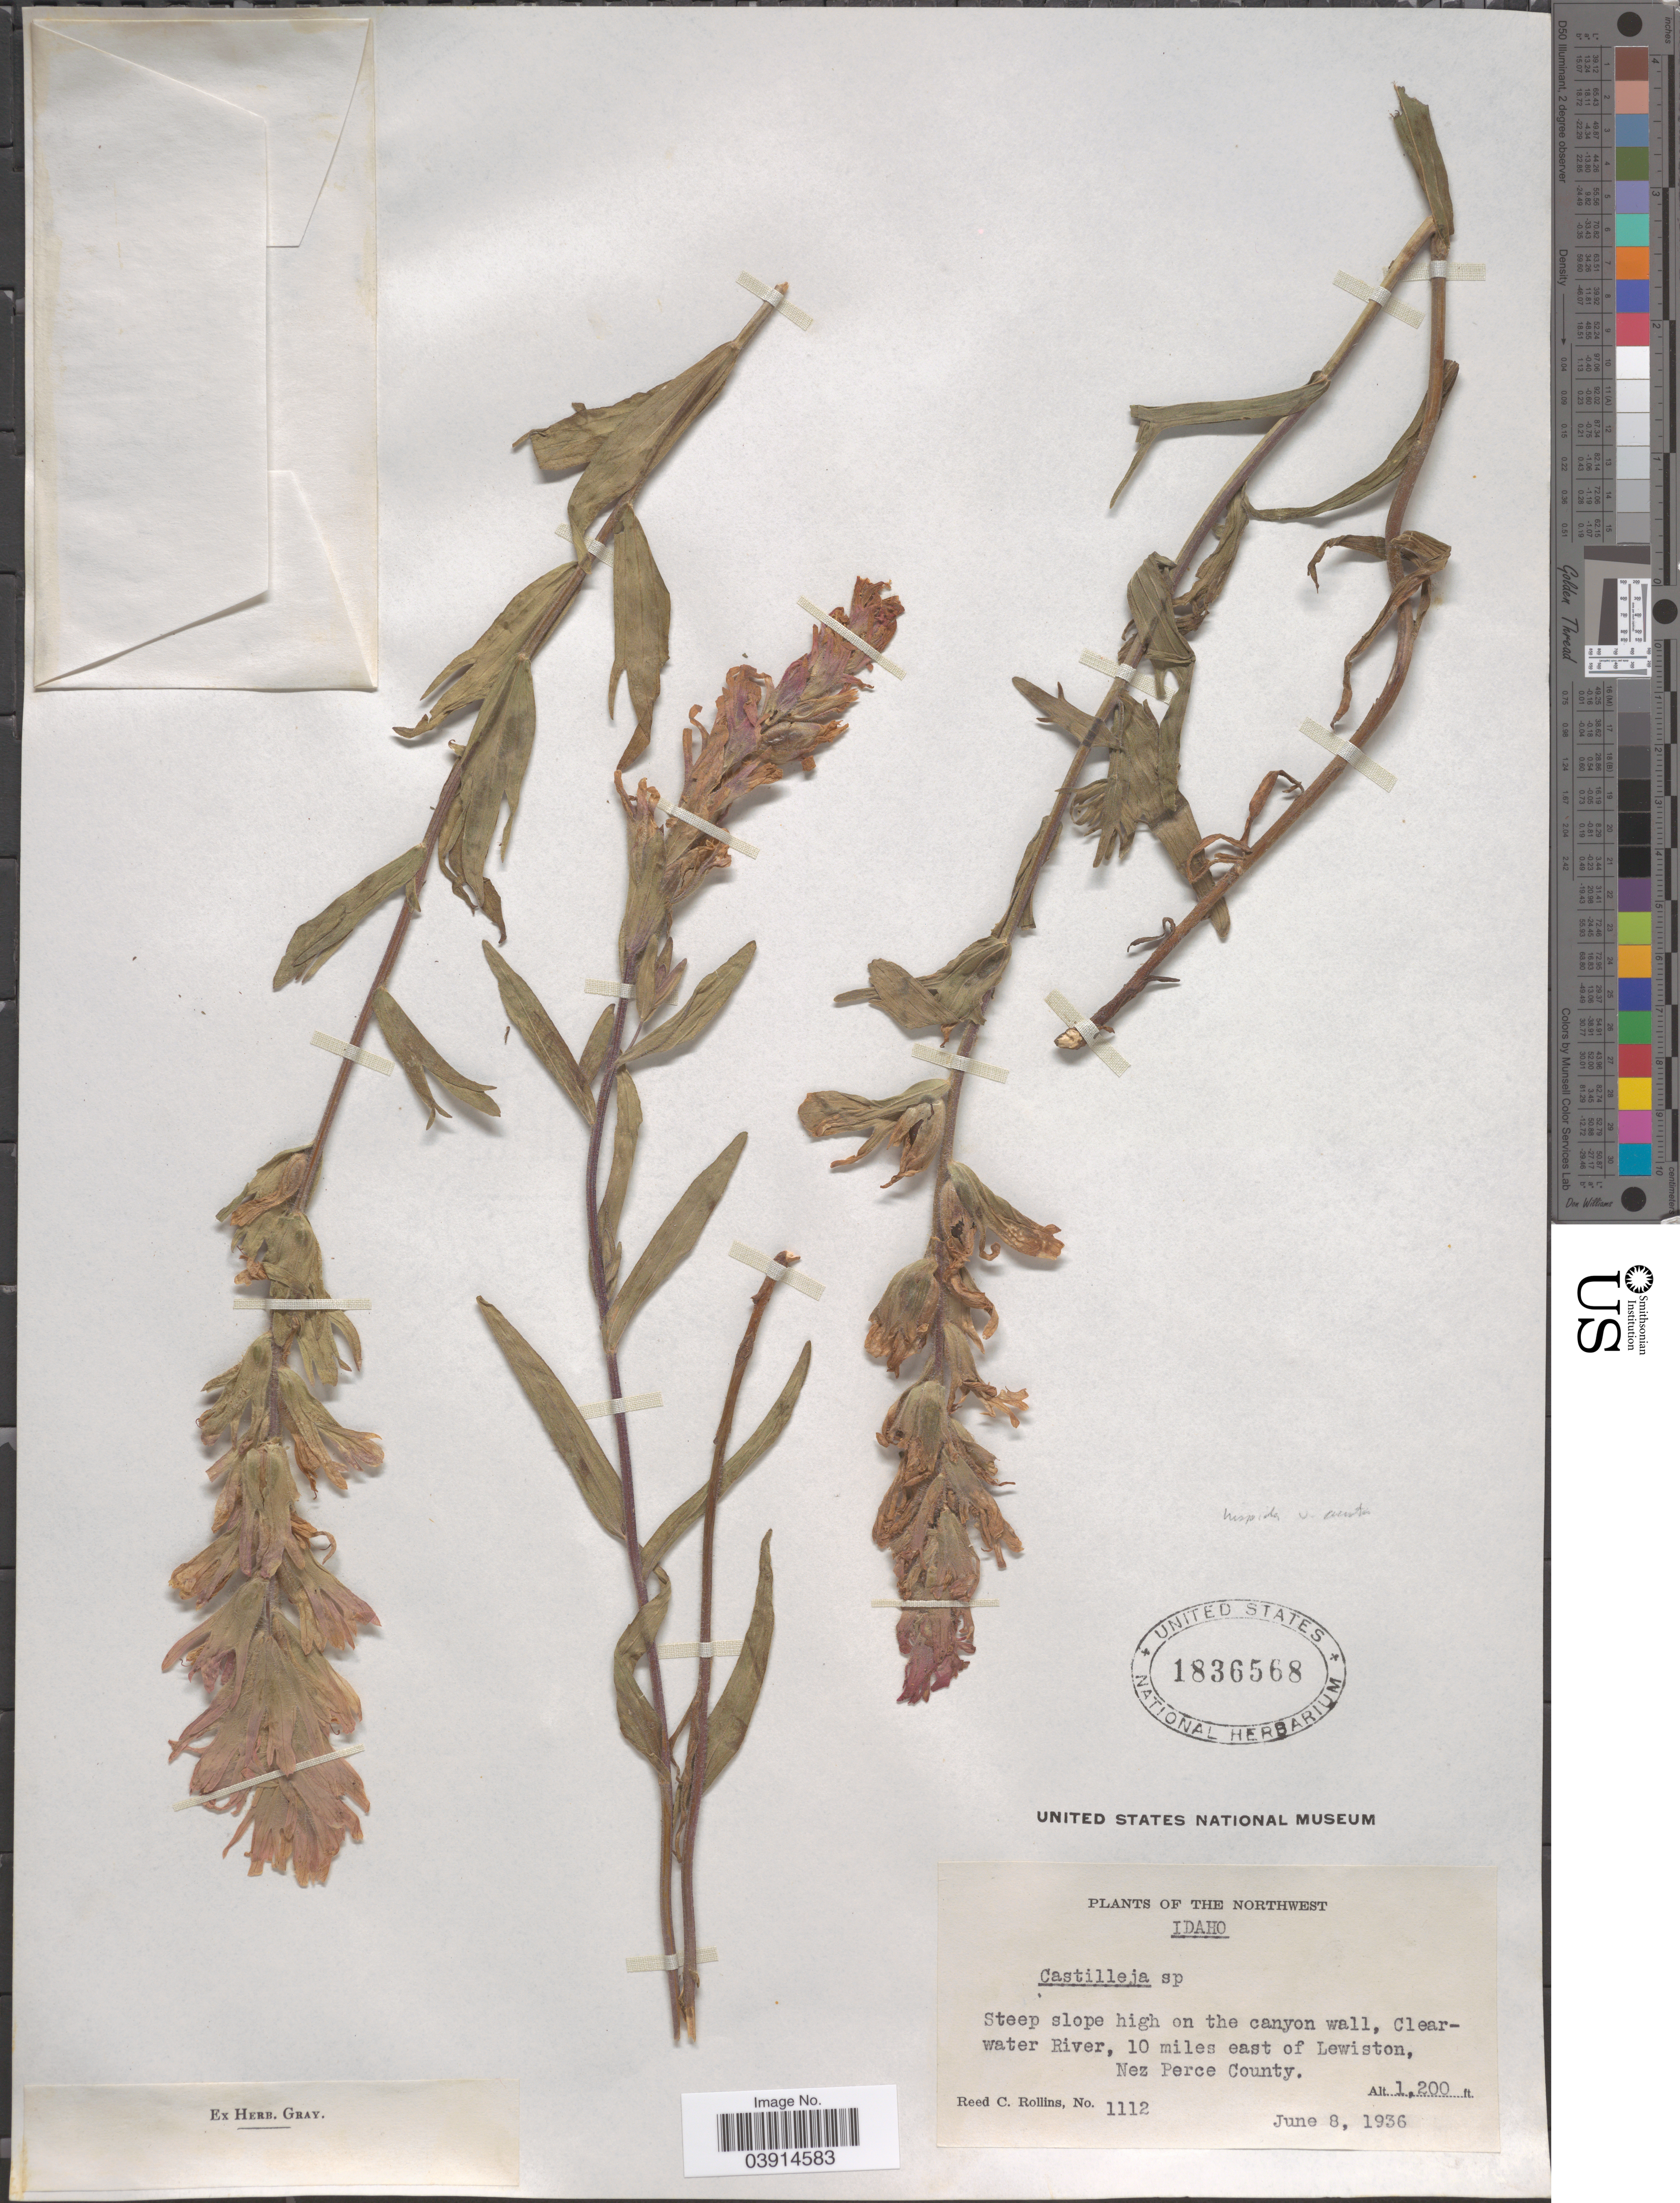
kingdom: Plantae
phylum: Tracheophyta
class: Magnoliopsida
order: Lamiales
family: Orobanchaceae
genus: Castilleja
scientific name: Castilleja sp.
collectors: R. C. Rollins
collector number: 1112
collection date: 1936-06-08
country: United States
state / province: Idaho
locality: The Northwest Idaho. Steep slope high on the canyon wall, Clearwater River, 10 miles east of Lewiston, Nez Perce County.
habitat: steep slope high on the canyon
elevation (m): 366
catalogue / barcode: US 1836568